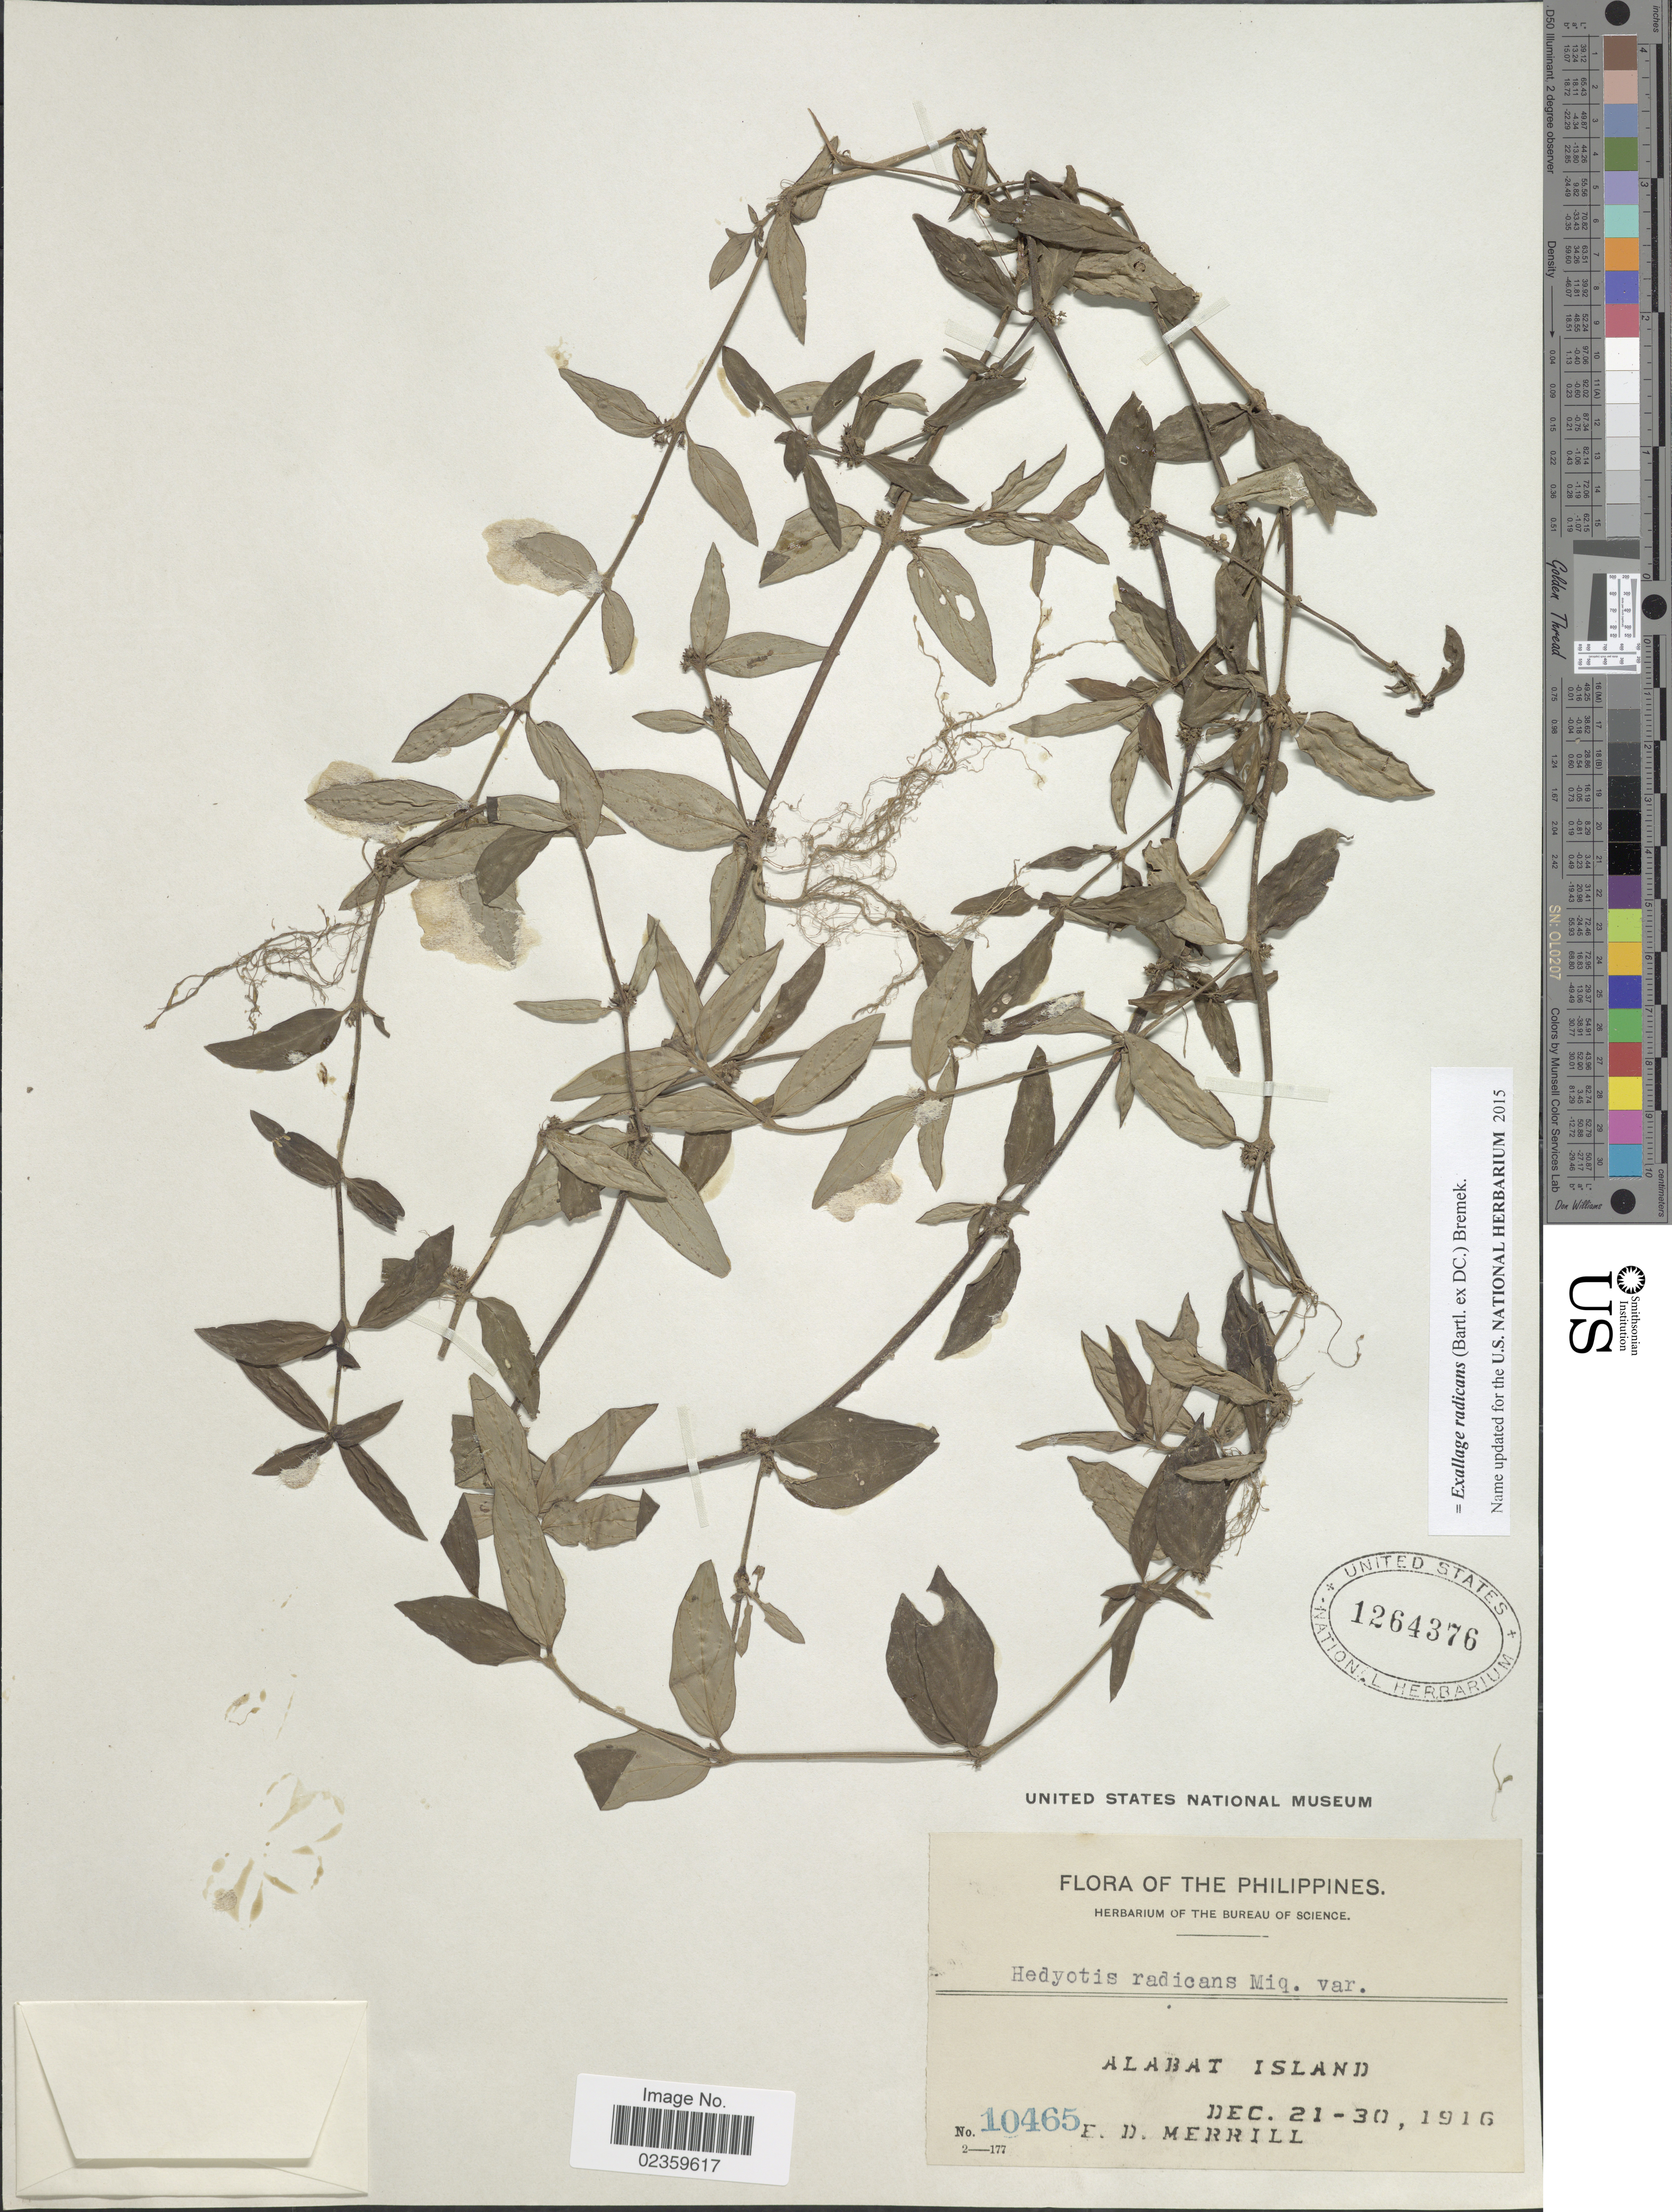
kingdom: Plantae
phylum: Tracheophyta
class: Magnoliopsida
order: Gentianales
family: Rubiaceae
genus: Exallage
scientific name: Exallage radicans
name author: (Bartl. ex DC.) Bremek.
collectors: E. D. Merrill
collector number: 10465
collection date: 1916-12-21/1916-12-30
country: Philippines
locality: Alabat Island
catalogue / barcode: US 1264376